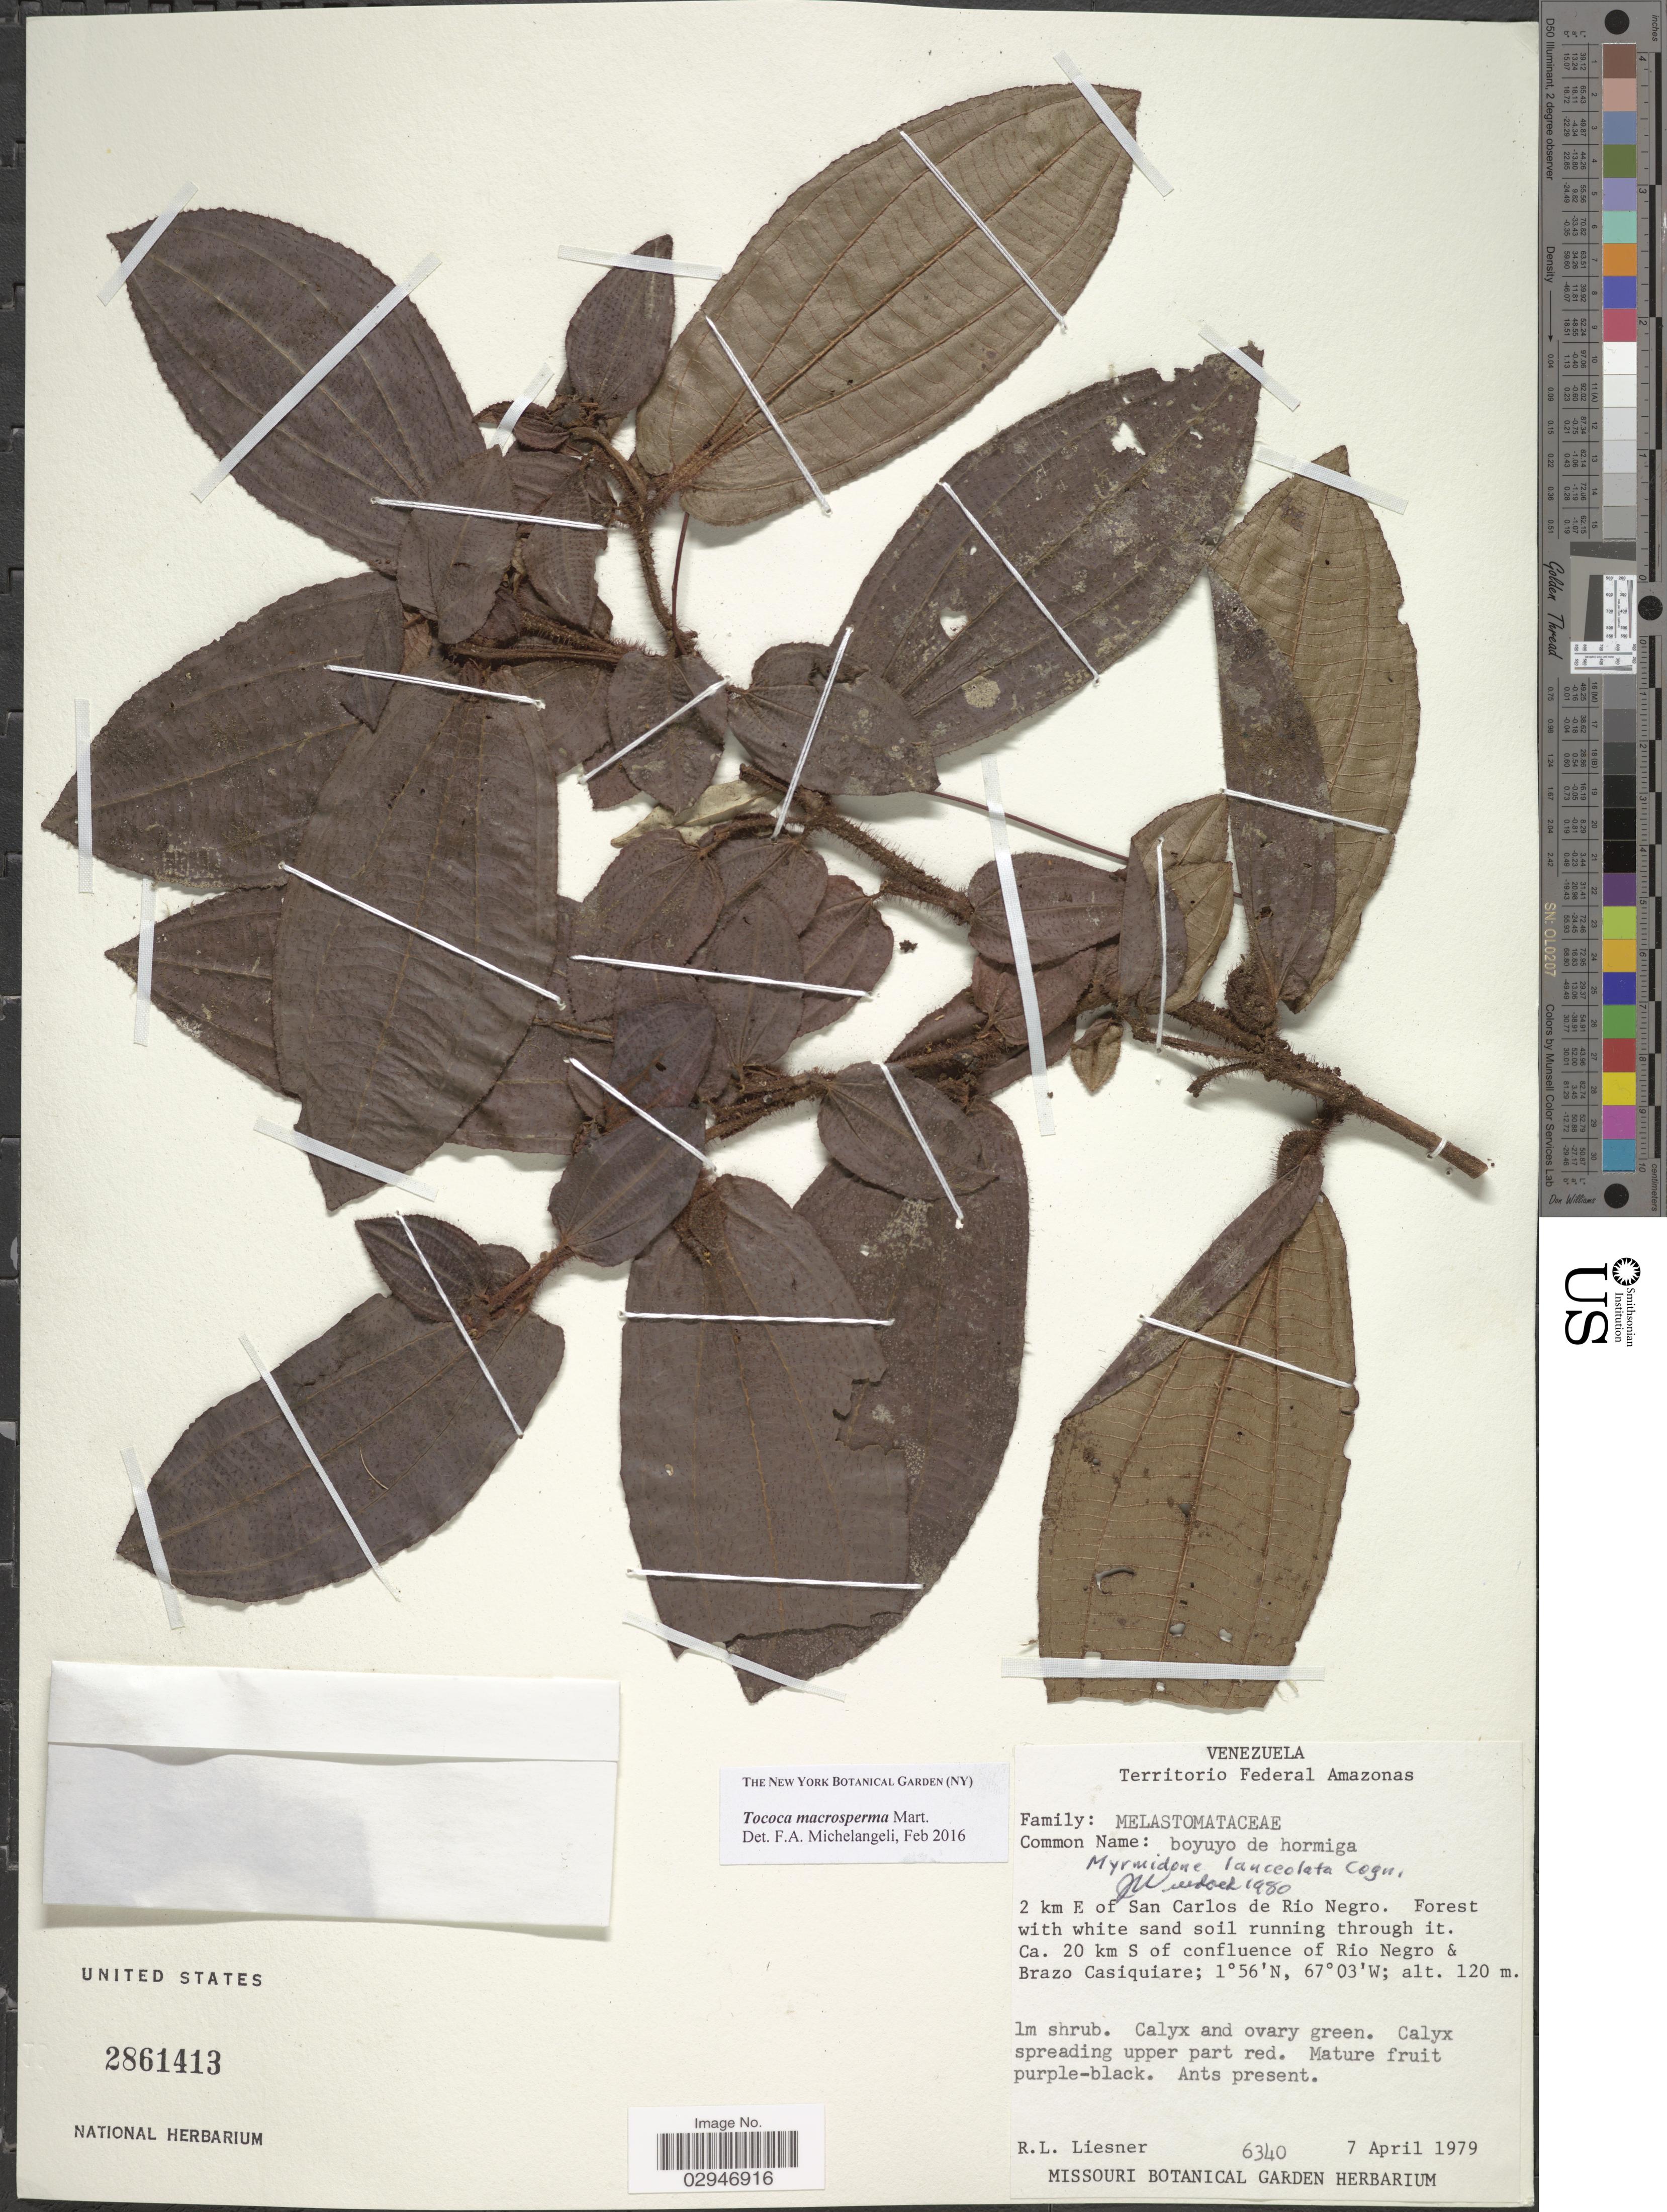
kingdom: Plantae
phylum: Tracheophyta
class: Magnoliopsida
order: Myrtales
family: Melastomataceae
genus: Tococa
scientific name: Tococa macrosperma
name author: Mart.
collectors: R. L. Liesner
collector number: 6340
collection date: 1979-04-07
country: Venezuela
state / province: Amazonas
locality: Territorio Federal Amazonas. 2 km E of San Carlos de Rio Negro. Ca. 20 km S of confluence of Rio Negro & Brazo Casiquiare.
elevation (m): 120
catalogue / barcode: US 2861413